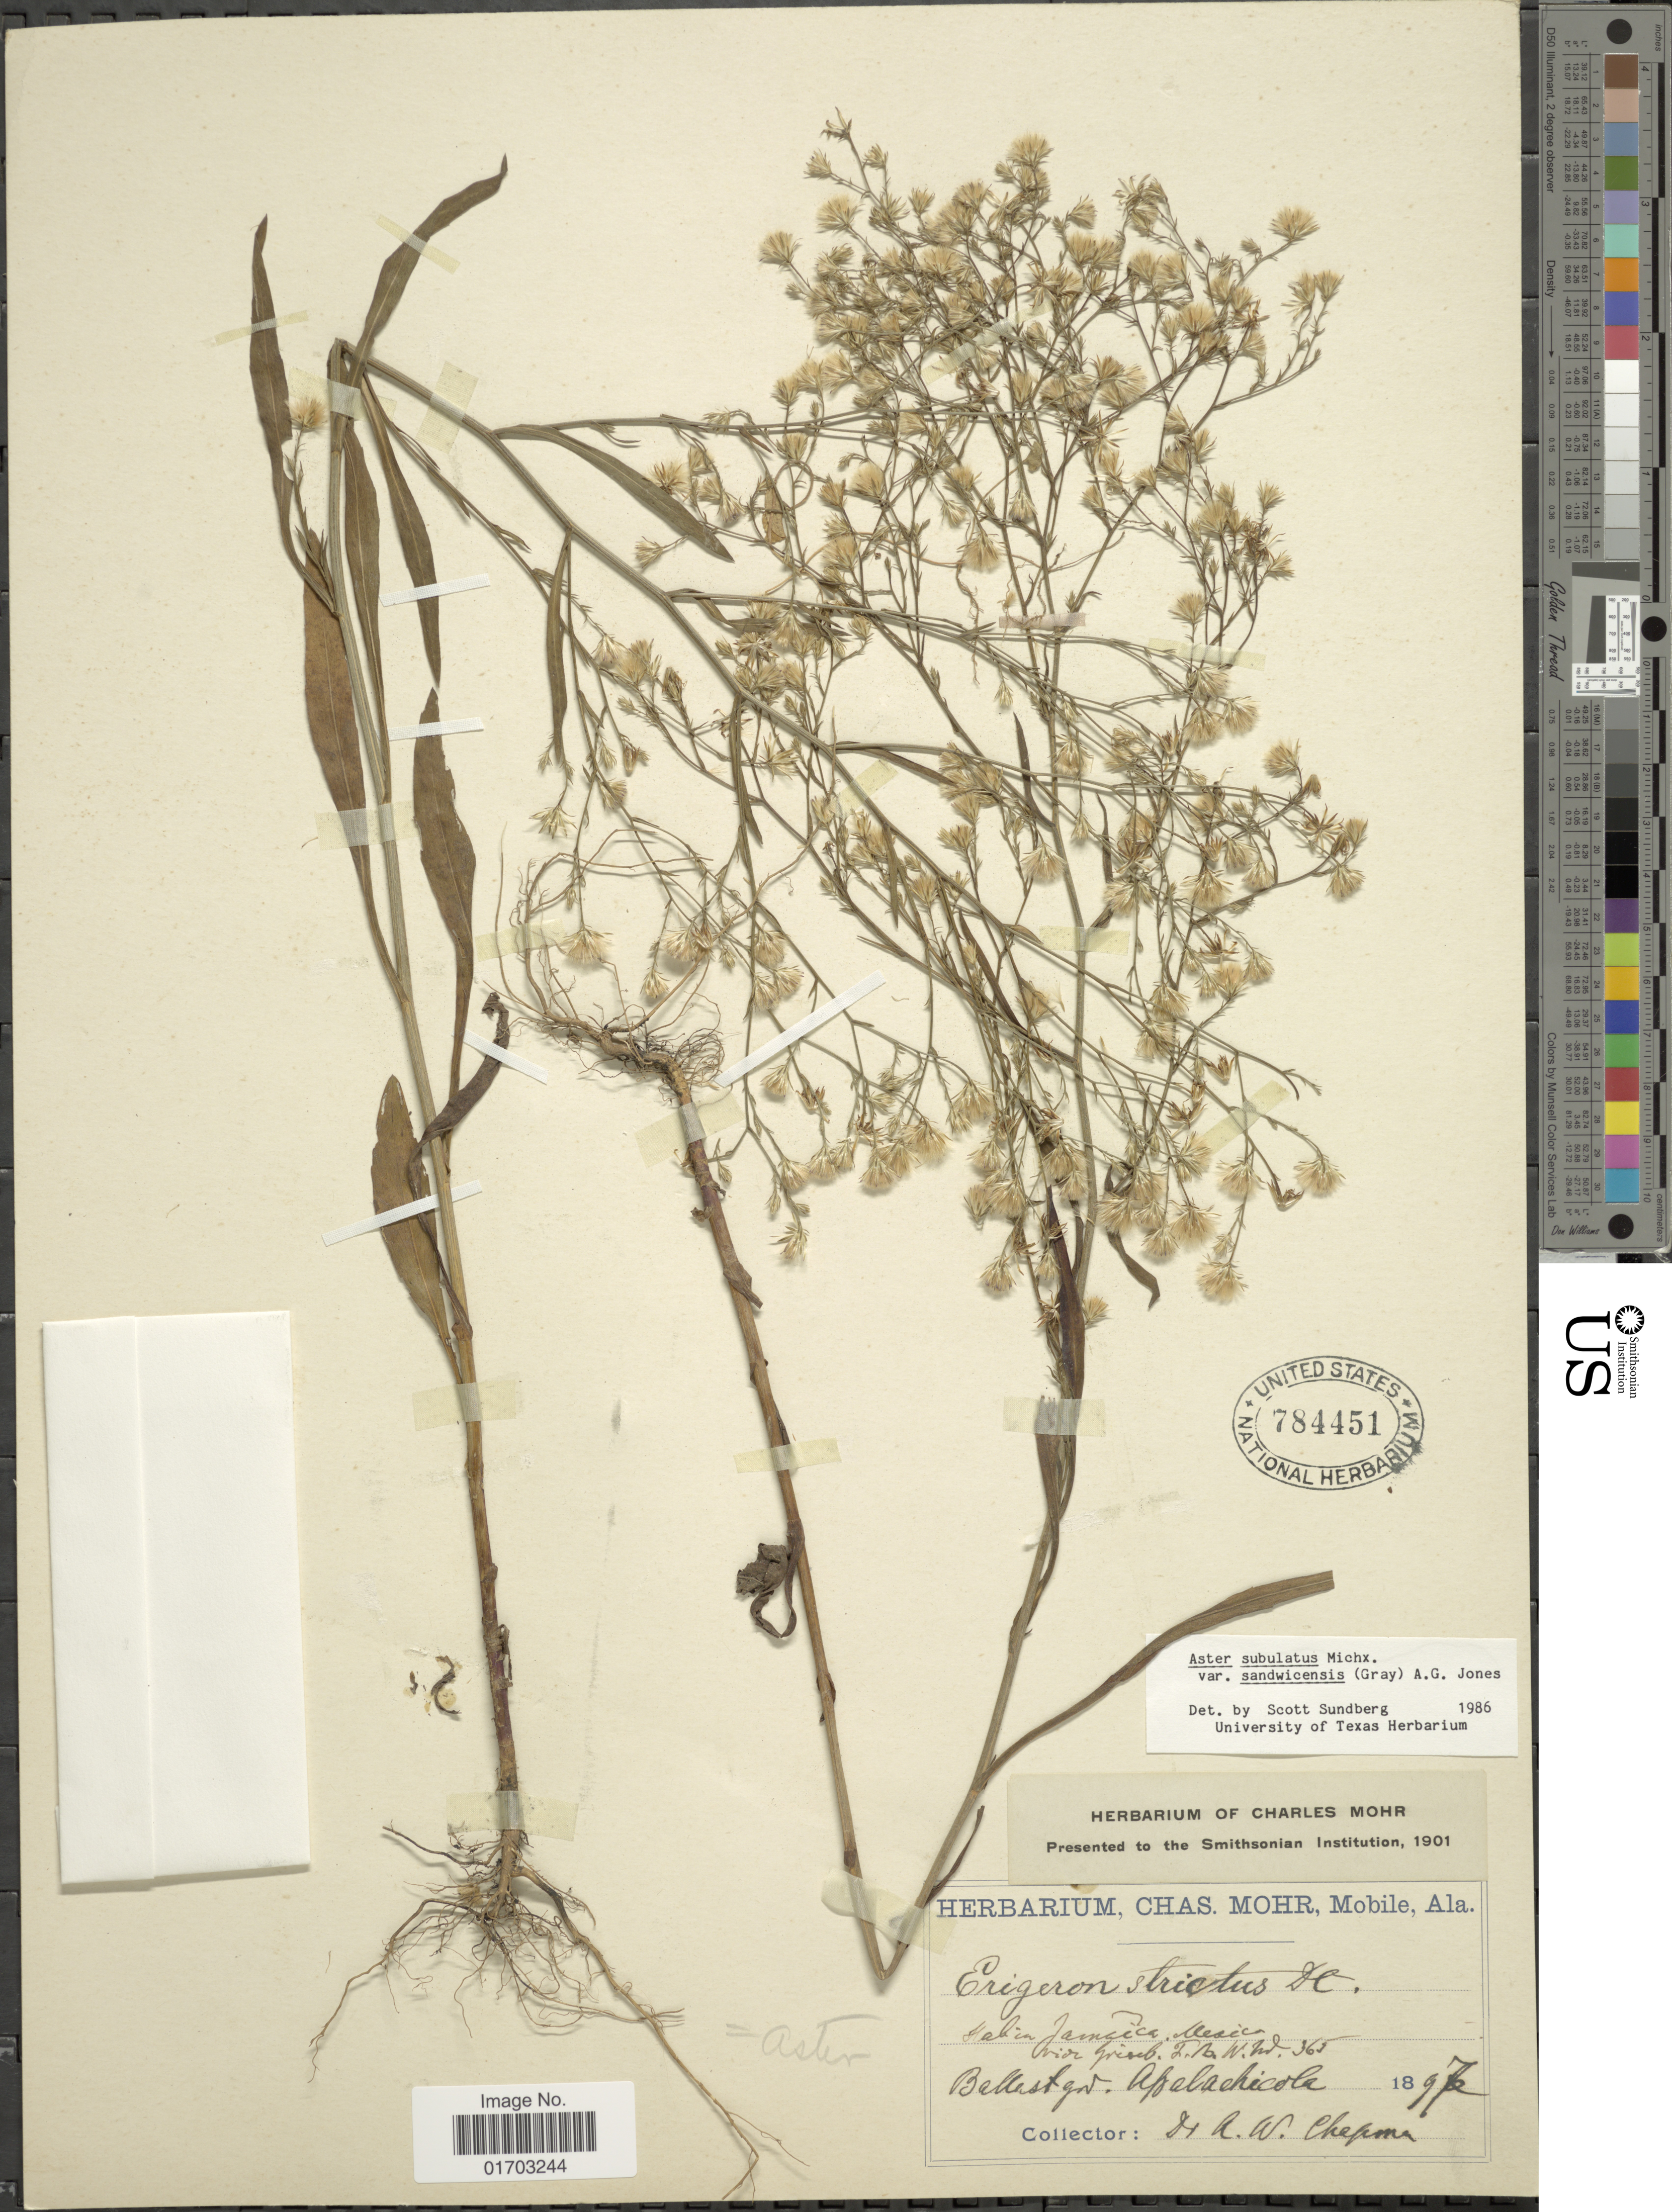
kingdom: Plantae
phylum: Tracheophyta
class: Magnoliopsida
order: Asterales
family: Asteraceae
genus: Symphyotrichum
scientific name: Symphyotrichum squamatum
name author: (Spreng.) G.L. Nesom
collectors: H. Chapman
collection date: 1897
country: United States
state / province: Florida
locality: Bellastgw. Apalachicola.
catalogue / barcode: US 784451